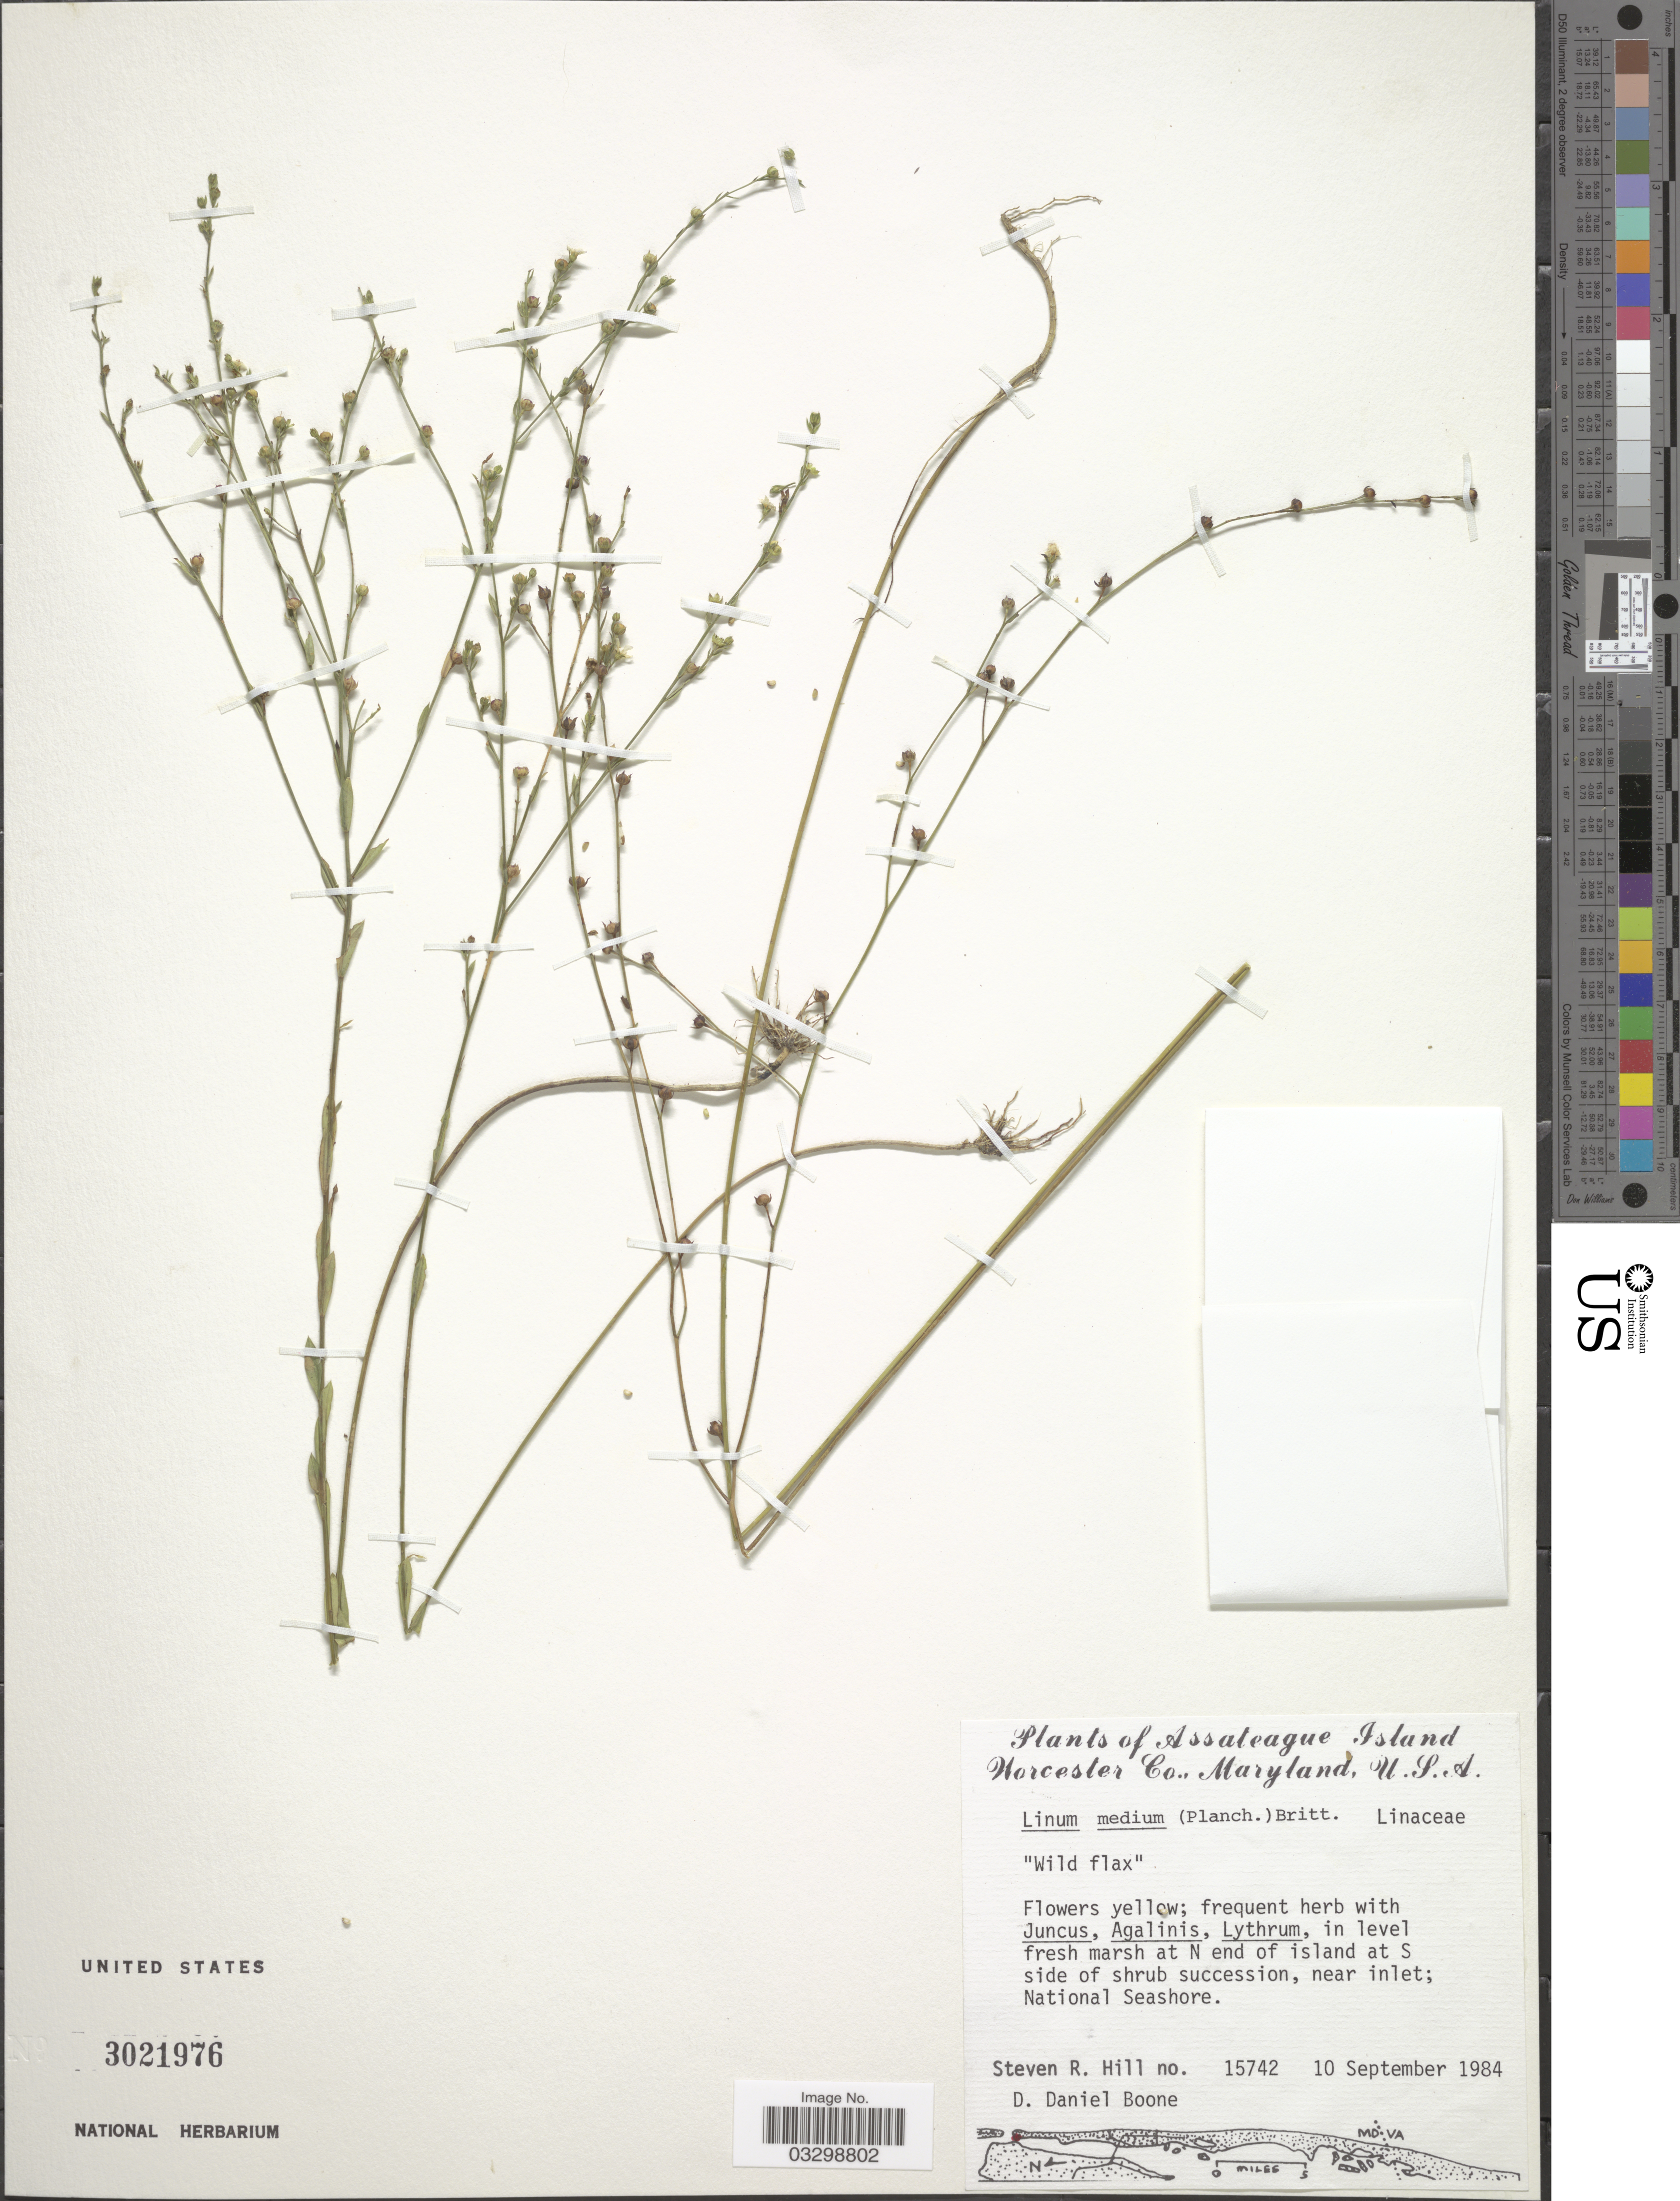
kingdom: Plantae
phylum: Tracheophyta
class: Magnoliopsida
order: Malpighiales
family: Linaceae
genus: Linum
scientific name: Linum medium var. texanum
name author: (Planch.) Fernald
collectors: S. Hill & D. Boone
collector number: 15742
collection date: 1984-09-10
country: United States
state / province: Maryland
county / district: Worcester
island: Assateague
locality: Fresh Marsh at N end of island at S side of shrub succession, near inlet; Assateague Island National Seashore.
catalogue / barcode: US 3021976